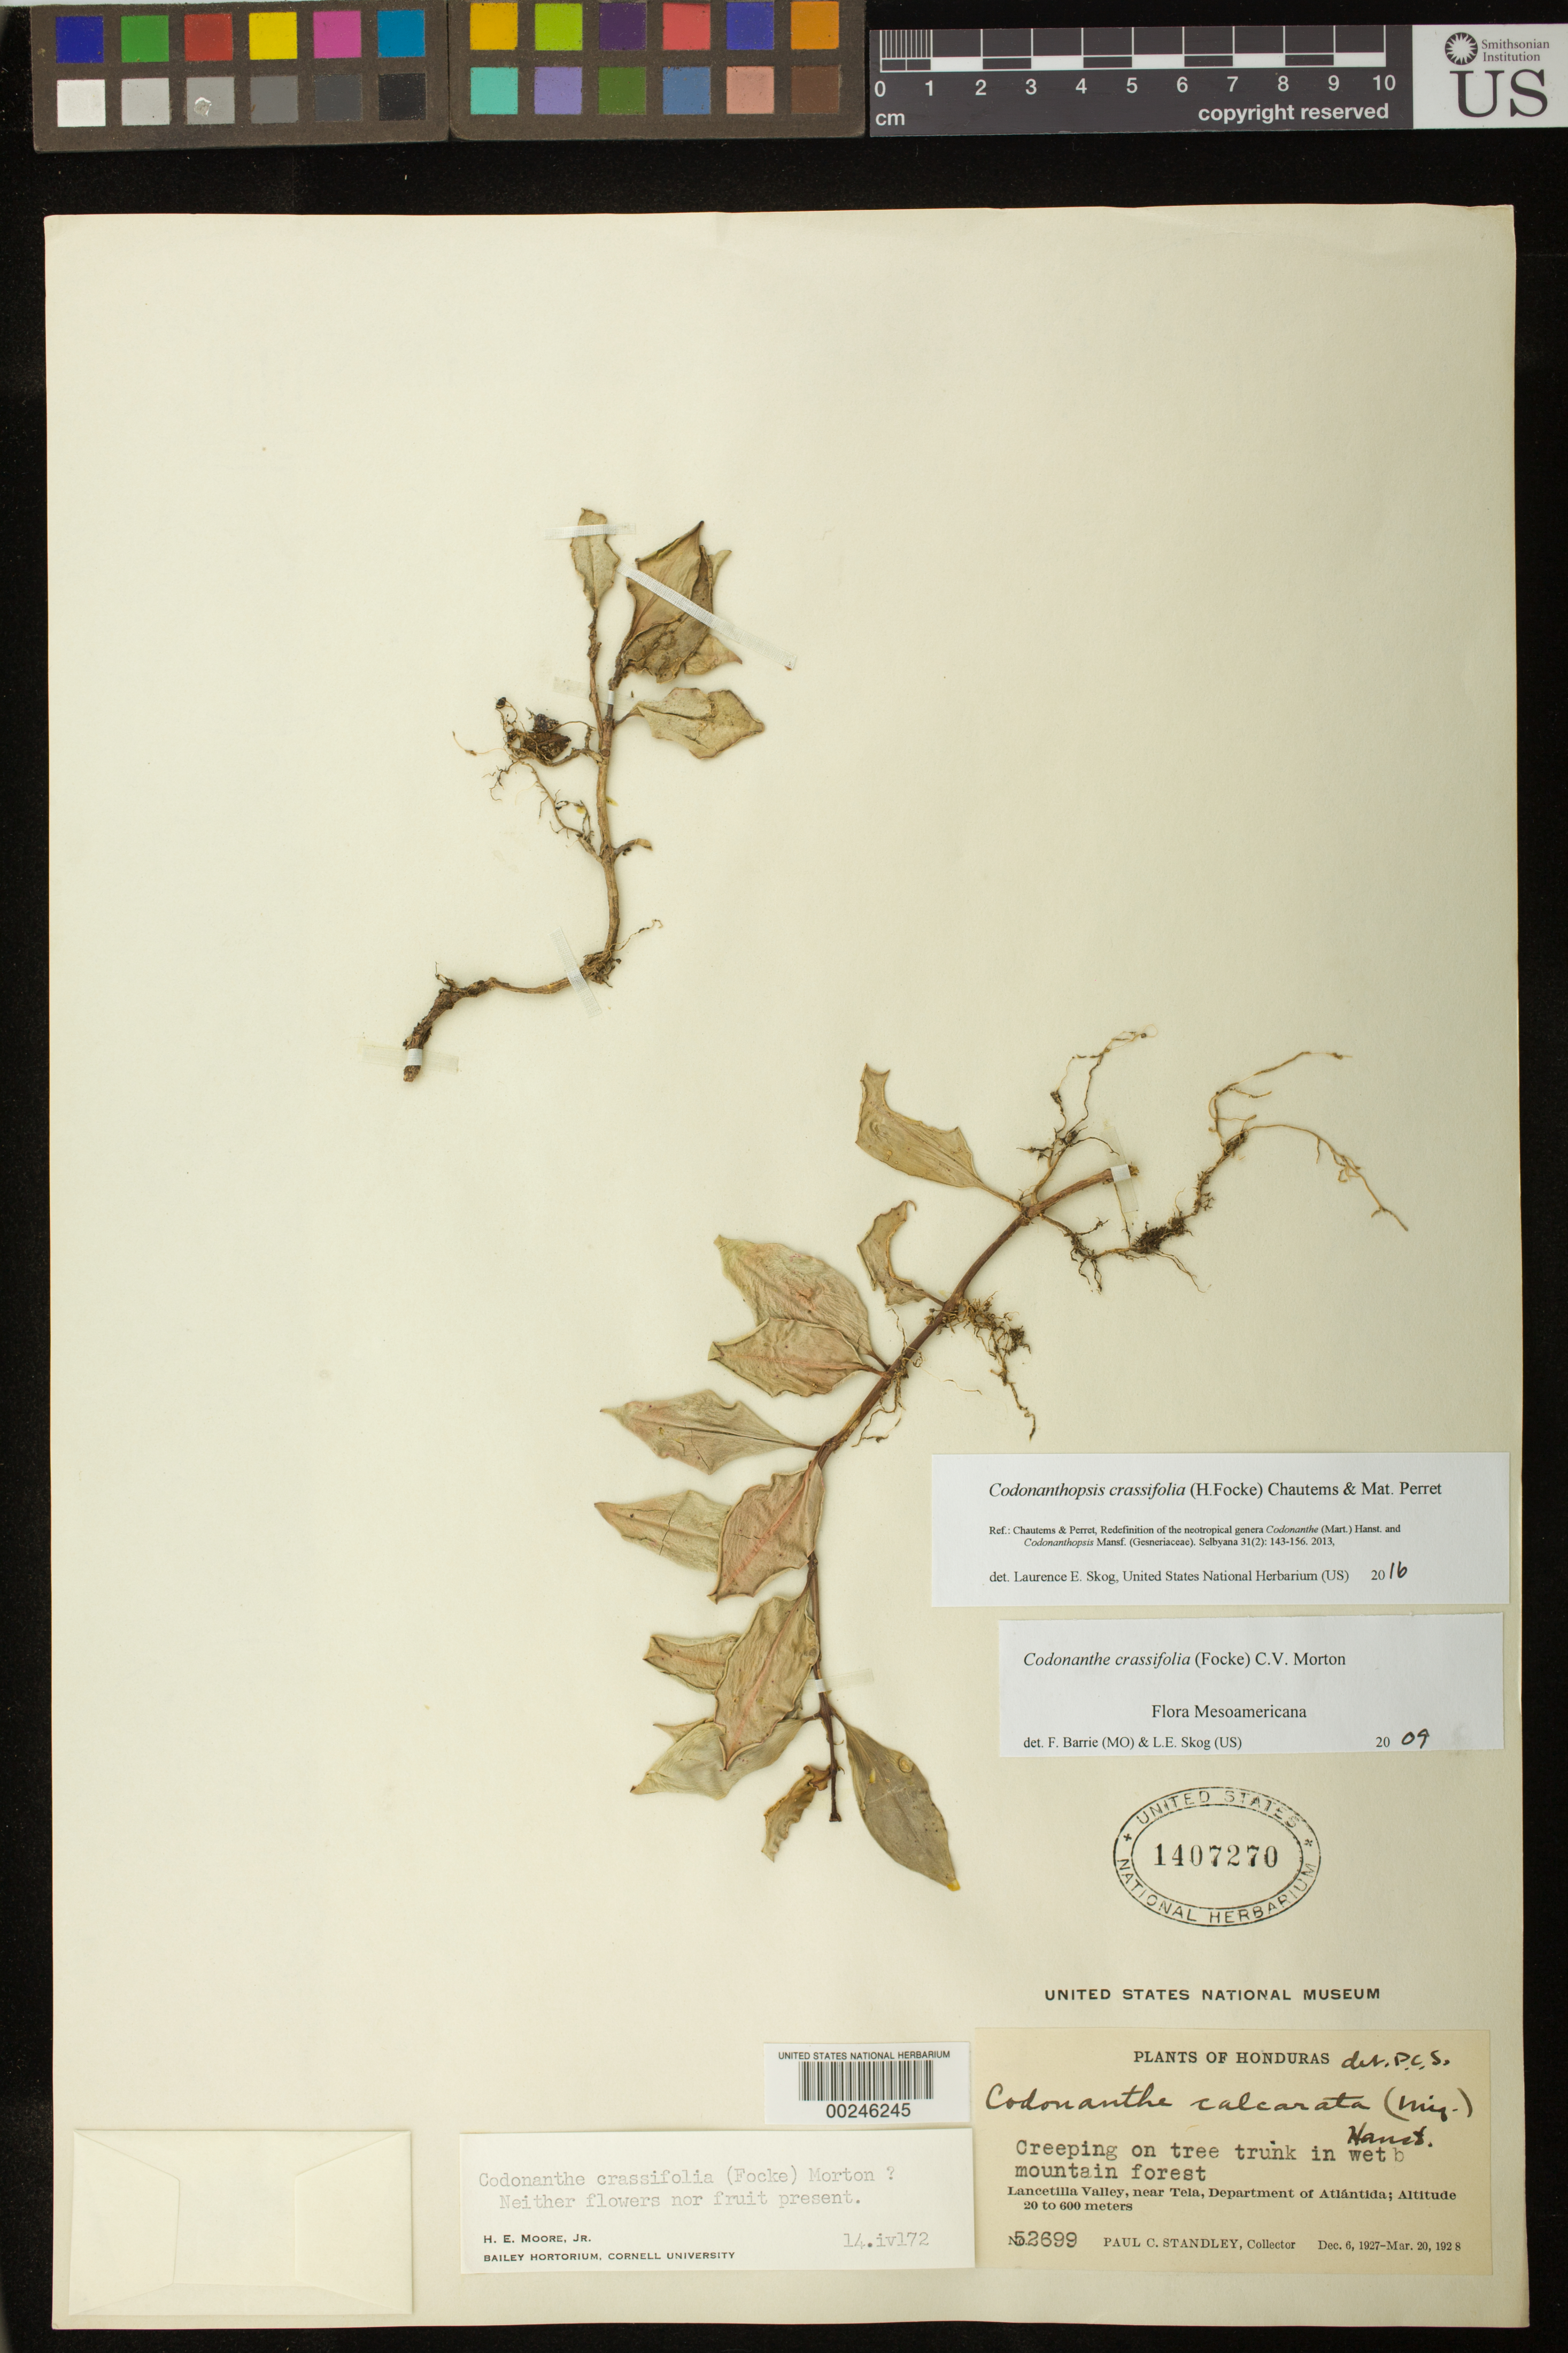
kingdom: Plantae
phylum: Tracheophyta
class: Magnoliopsida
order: Lamiales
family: Gesneriaceae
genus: Codonanthopsis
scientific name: Codonanthopsis crassifolia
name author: (H. Focke) Chautems & Mat.Perret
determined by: Skog, Laurence E.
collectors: P. C. Standley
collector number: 52699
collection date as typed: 1927-28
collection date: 1927/1928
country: Honduras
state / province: Atlántida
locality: Lancetilla Valley, near Tila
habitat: Creeping on tree trunk in wet mountain forest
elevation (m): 20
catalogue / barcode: US 1407270